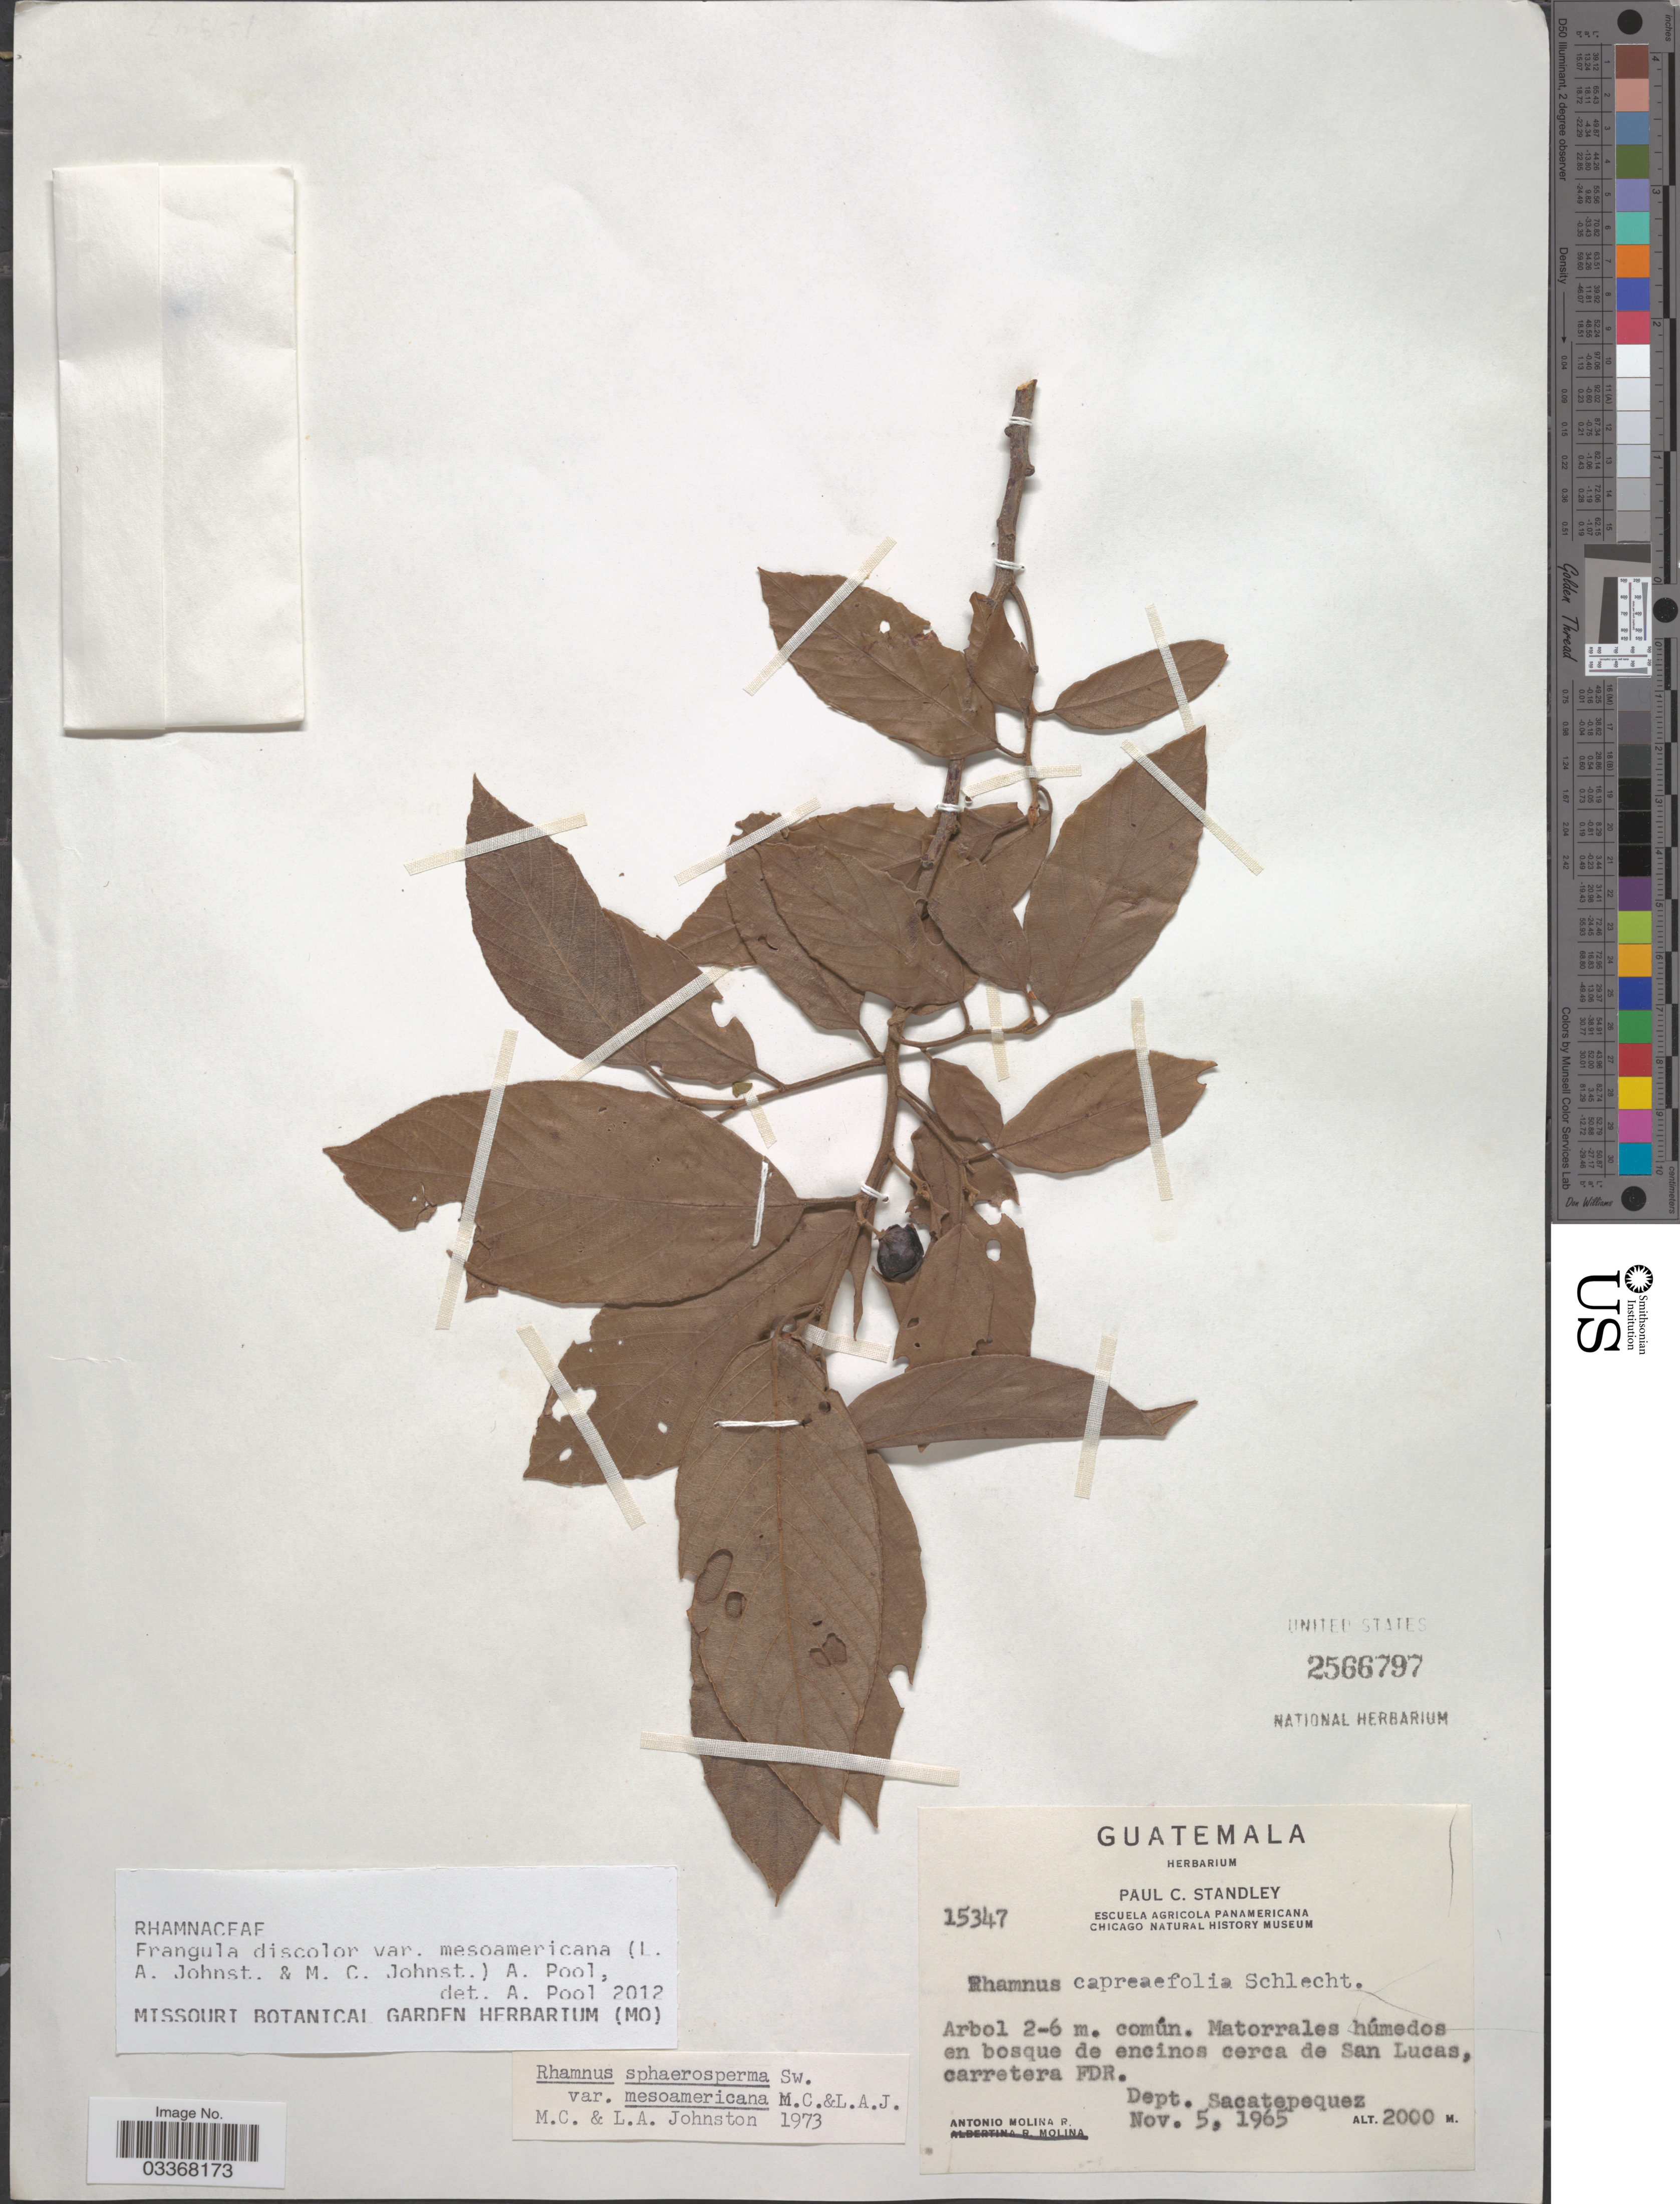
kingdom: Plantae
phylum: Tracheophyta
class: Magnoliopsida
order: Rosales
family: Rhamnaceae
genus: Frangula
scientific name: Frangula discolor var. mesoamericana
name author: (L.A. Johnst. & M.C. Johnst.) A. Pool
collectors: A. Molina R.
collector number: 15347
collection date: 1965-11-05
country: Guatemala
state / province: Sacatepéquez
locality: Matorrales húmedos en bosque de encinos cerca de San Lucas, carretera FDR, Dept. Sacatepequez.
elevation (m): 2000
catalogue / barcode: US 2566797